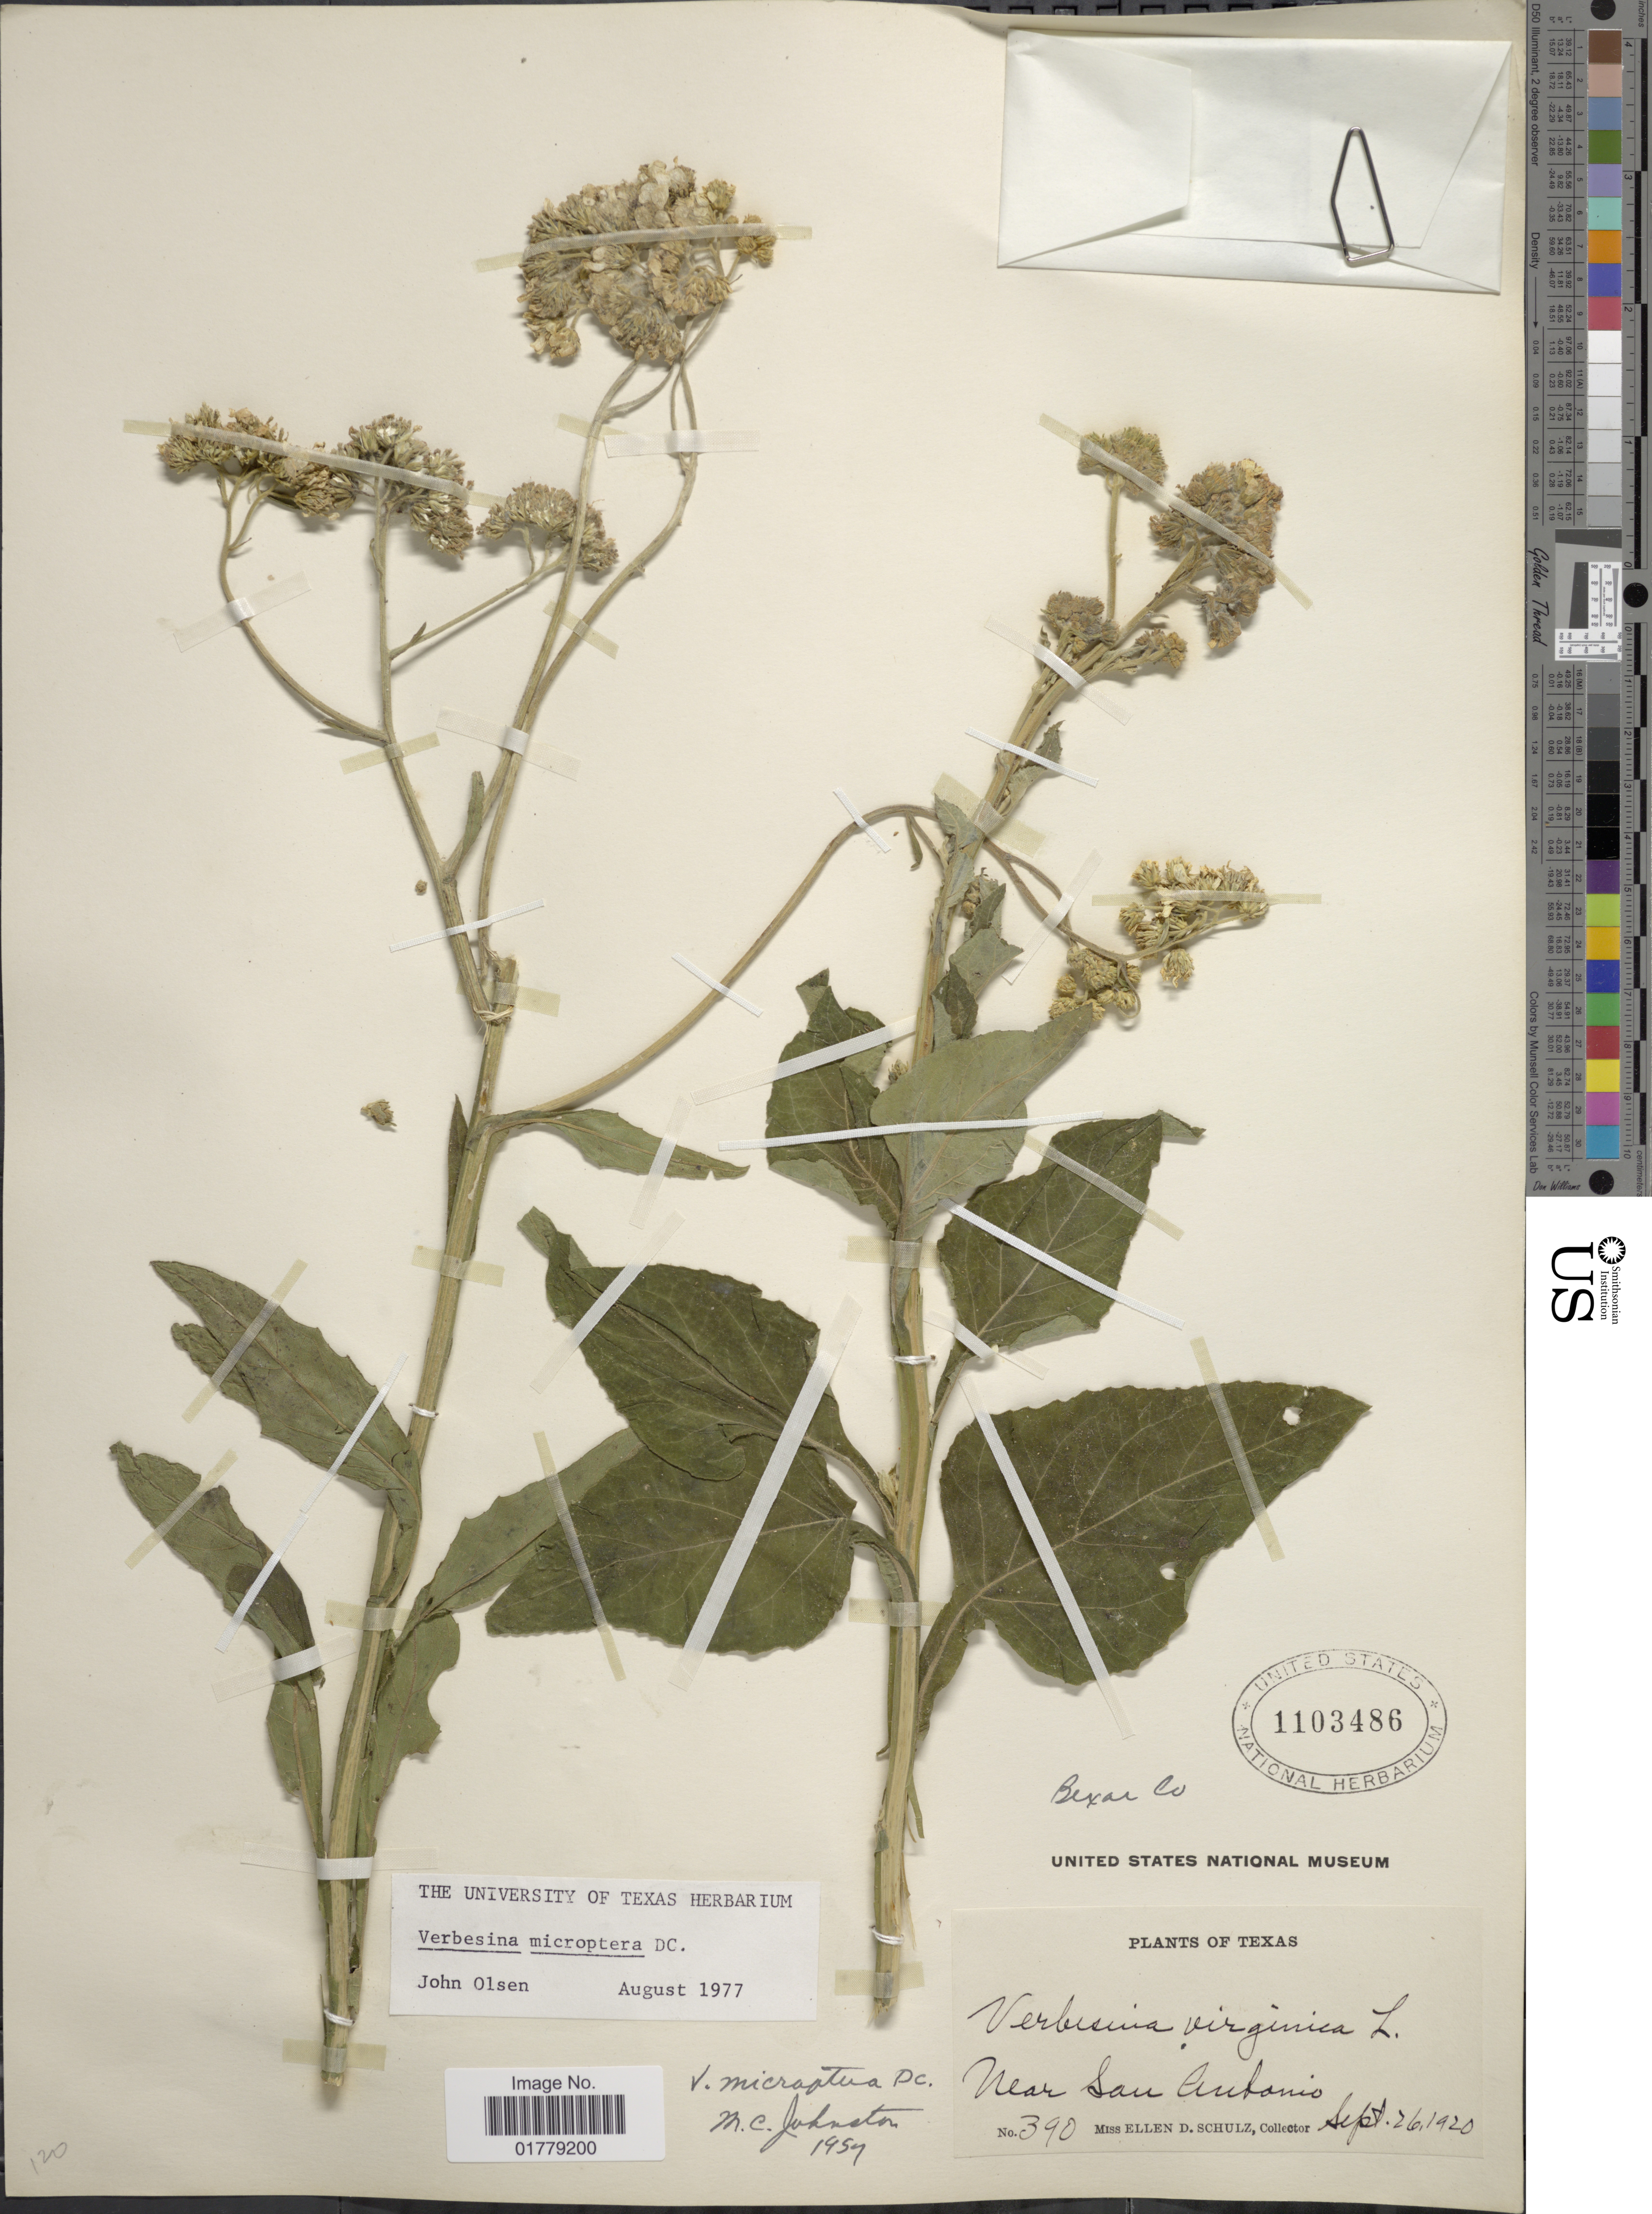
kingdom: Plantae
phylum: Tracheophyta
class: Magnoliopsida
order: Asterales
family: Asteraceae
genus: Verbesina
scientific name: Verbesina microptera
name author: DC.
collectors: E. D. Schulz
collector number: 390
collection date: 1920-09-26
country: United States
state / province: Texas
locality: Near San Antonio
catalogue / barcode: US 1103486